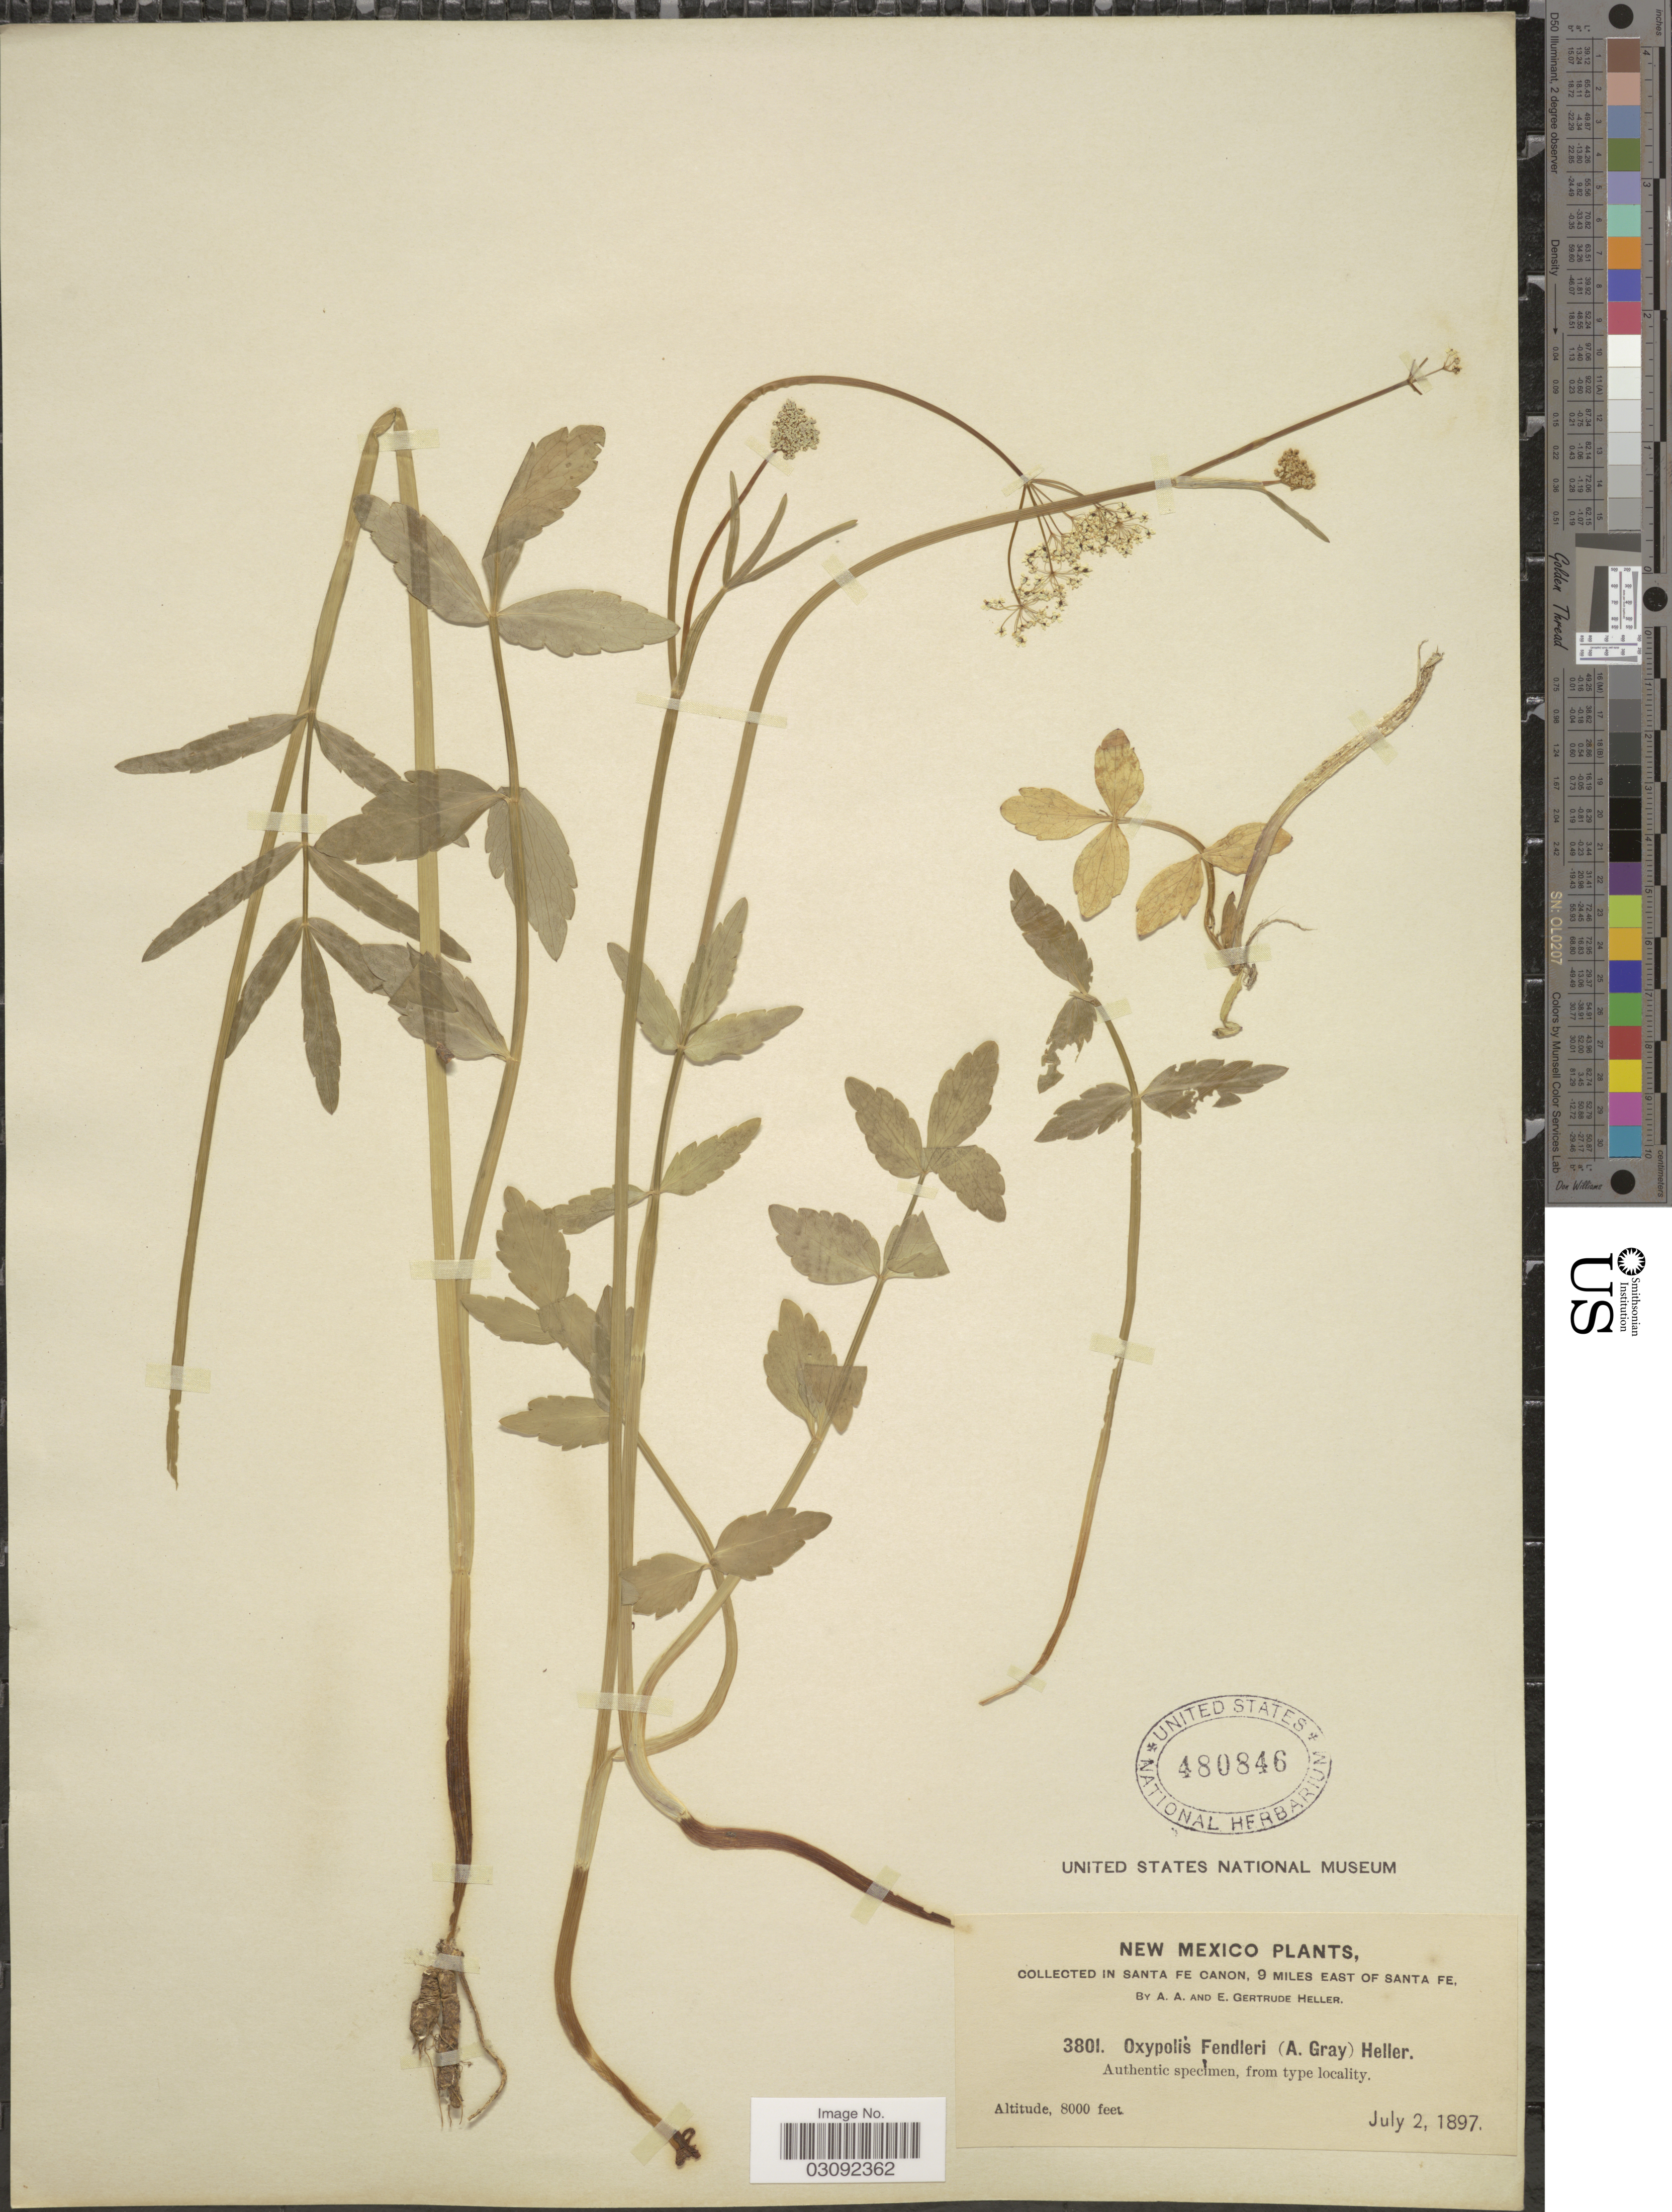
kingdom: Plantae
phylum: Tracheophyta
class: Magnoliopsida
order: Apiales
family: Apiaceae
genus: Oxypolis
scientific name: Oxypolis fendleri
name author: (A. Gray) A. Heller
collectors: A. A. Heller & E. Gertrude Heller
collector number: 3801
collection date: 1897-07-02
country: United States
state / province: New Mexico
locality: Santa Fe Canon, 9 miles east of Santa Fe.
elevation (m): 2438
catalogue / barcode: US 480846